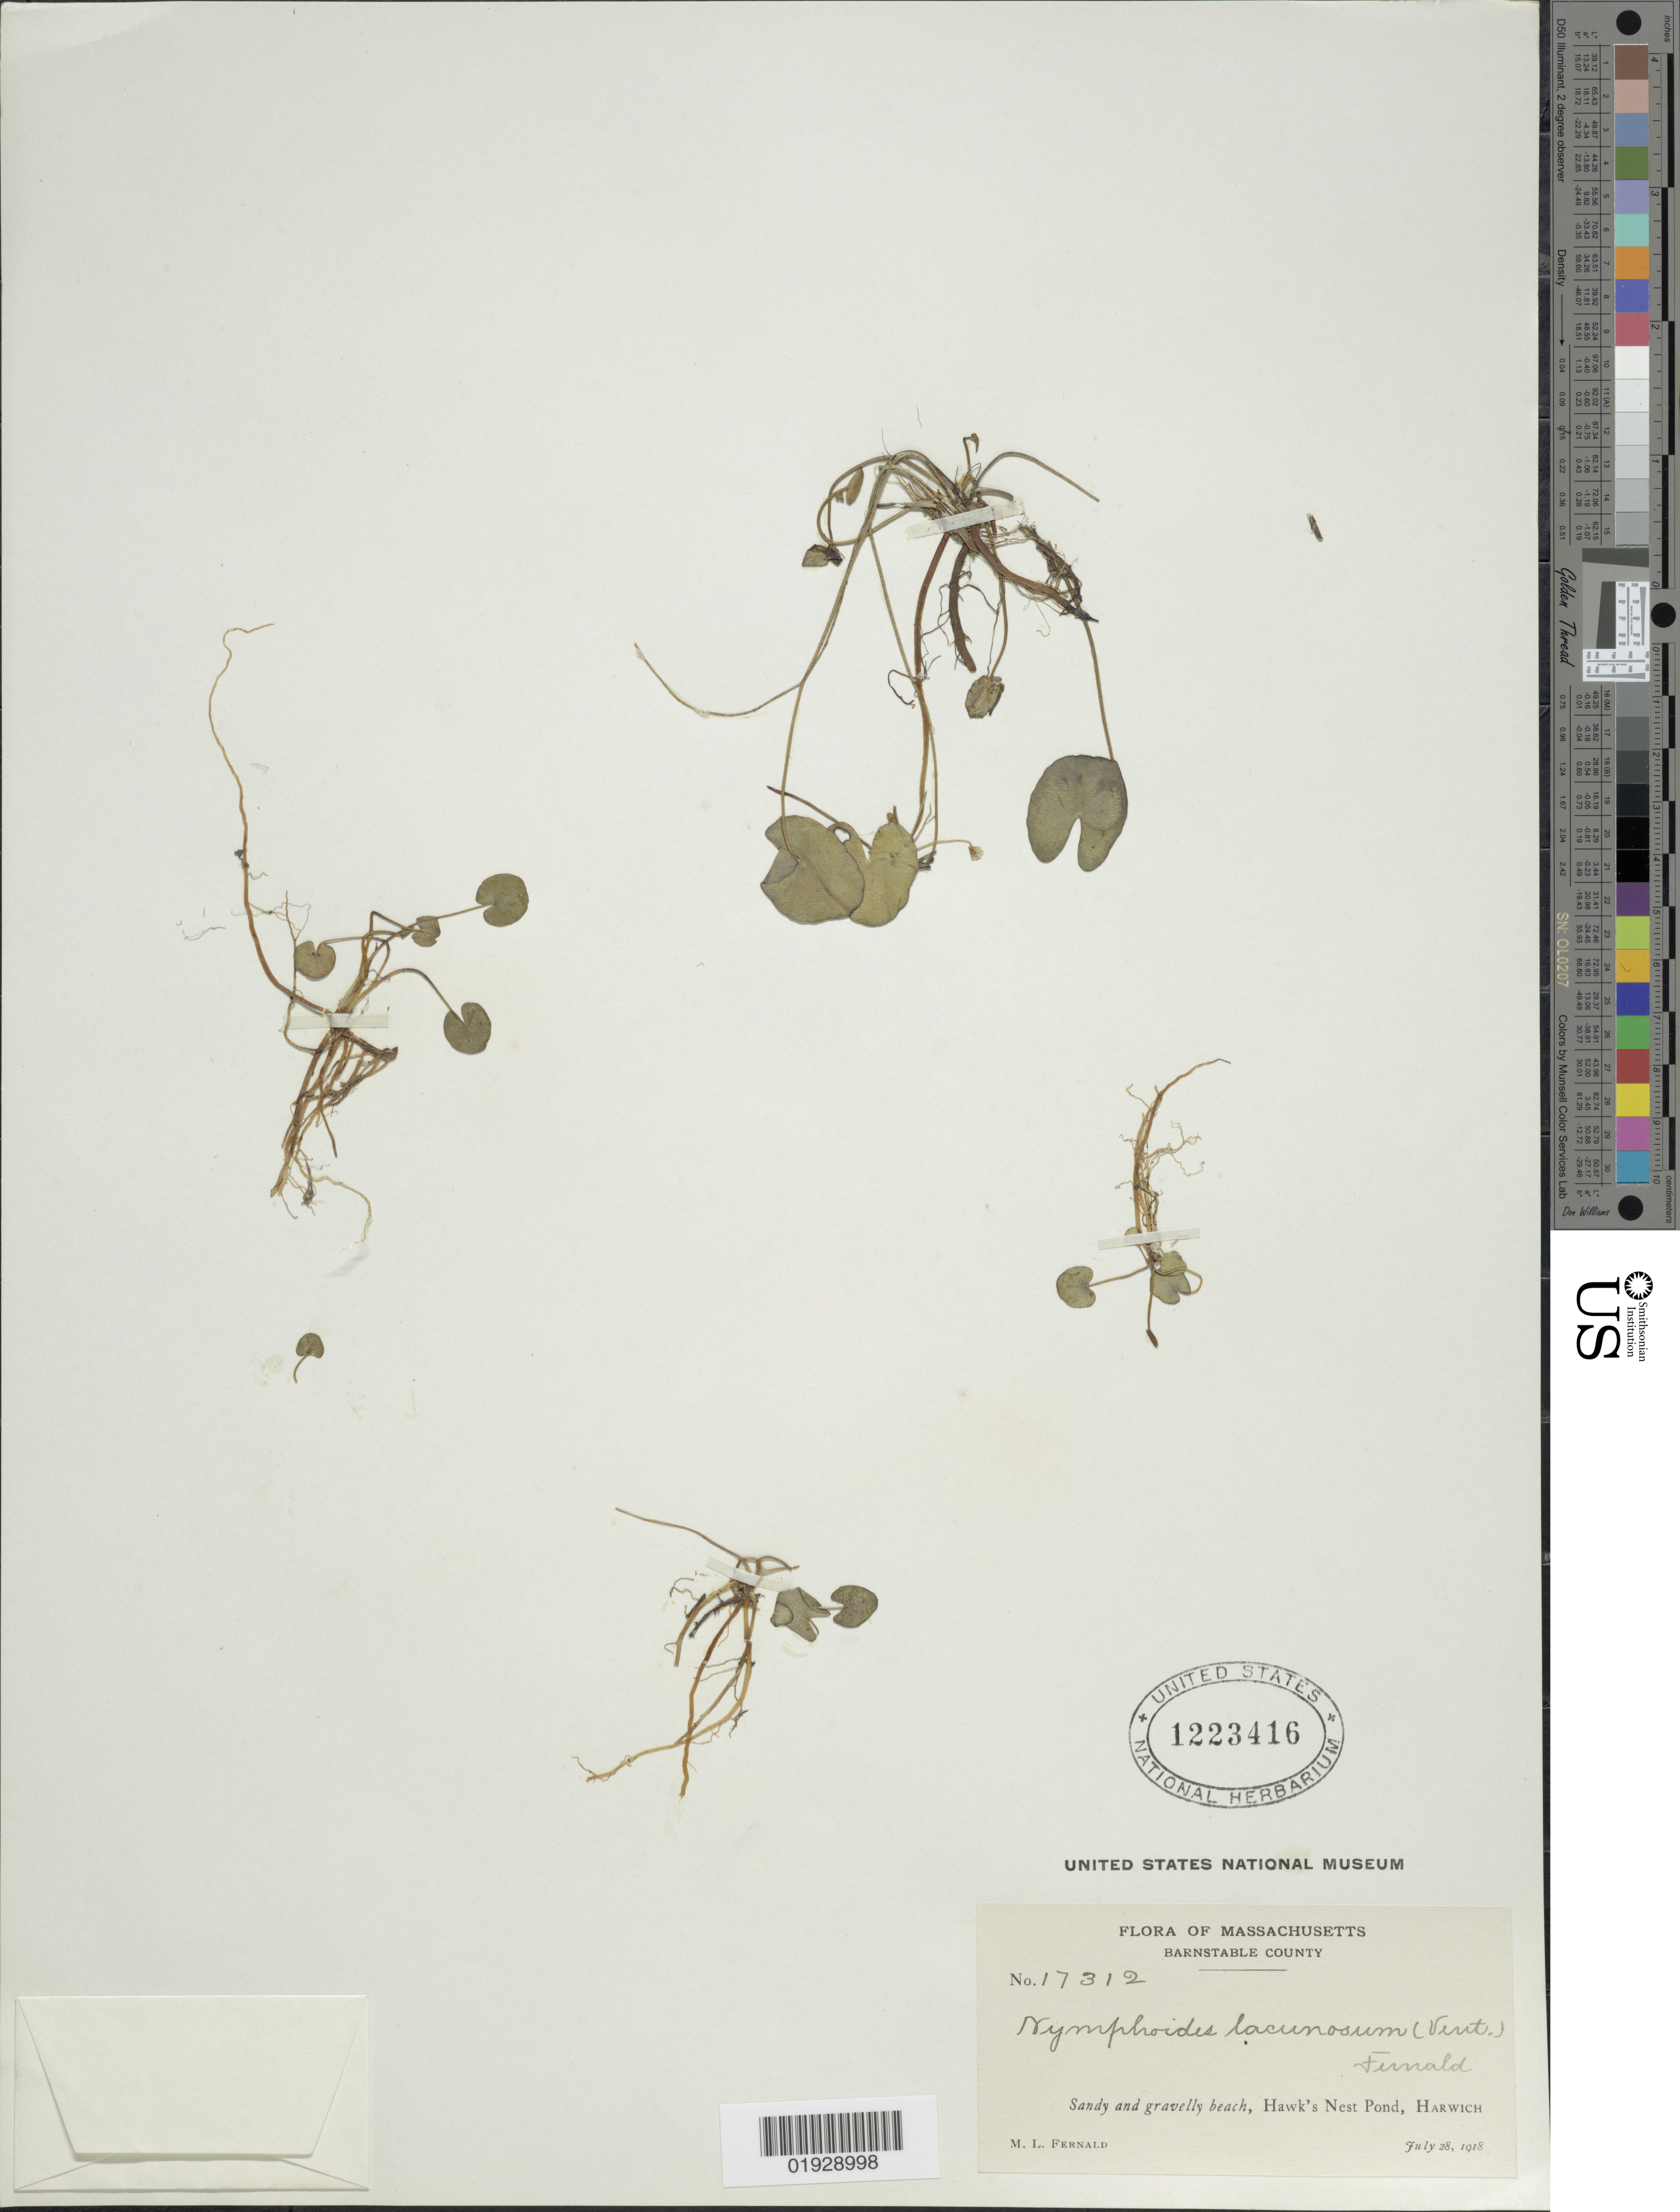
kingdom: Plantae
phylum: Tracheophyta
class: Magnoliopsida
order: Asterales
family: Menyanthaceae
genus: Nymphoides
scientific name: Nymphoides lacunosum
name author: Fernald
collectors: M. L. Fernald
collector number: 17312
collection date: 1918-07-28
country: United States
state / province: Massachusetts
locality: Barnstable County, Sandy and gravelly beach, Hawk's Nest Pond, Harwich.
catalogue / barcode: US 1223416